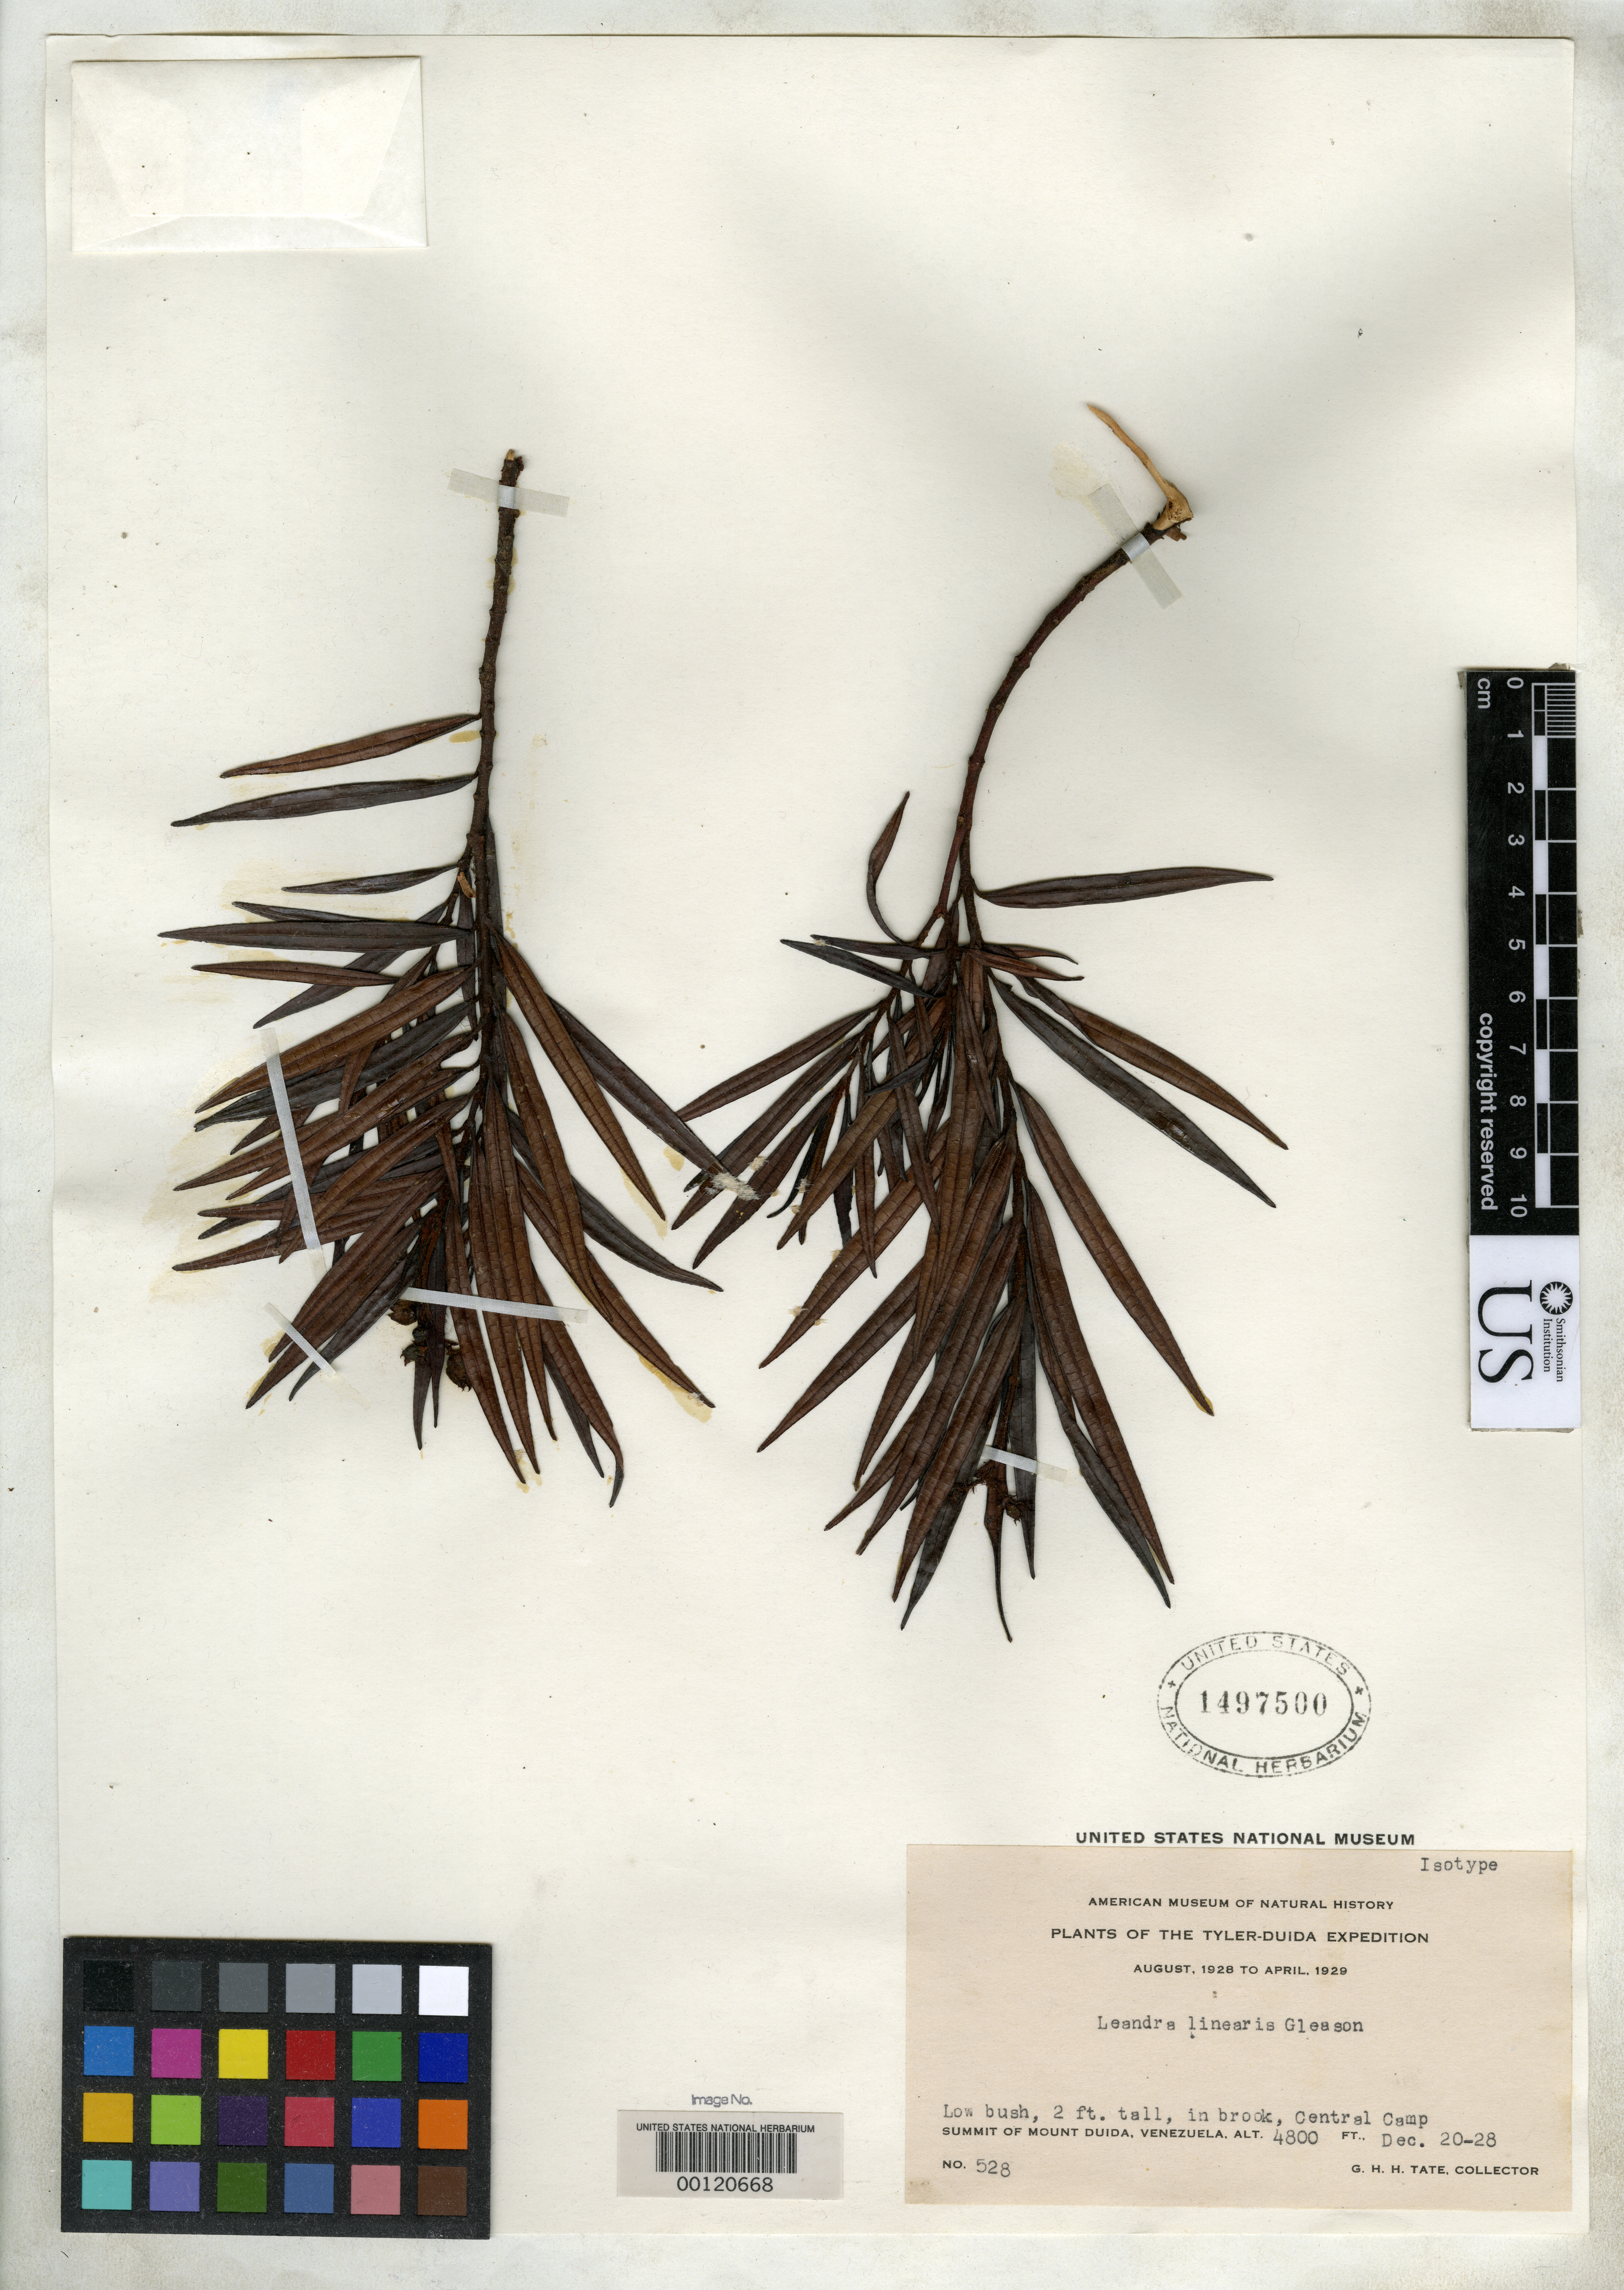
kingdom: Plantae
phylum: Tracheophyta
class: Magnoliopsida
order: Myrtales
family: Melastomataceae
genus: Leandra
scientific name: Leandra linearis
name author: Gleason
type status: Isotype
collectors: G. H. H.Tate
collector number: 528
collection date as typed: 20 Dec 1928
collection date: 1928-12-20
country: Venezuela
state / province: Amazonas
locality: Mt. Duida.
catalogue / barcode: US 1497500